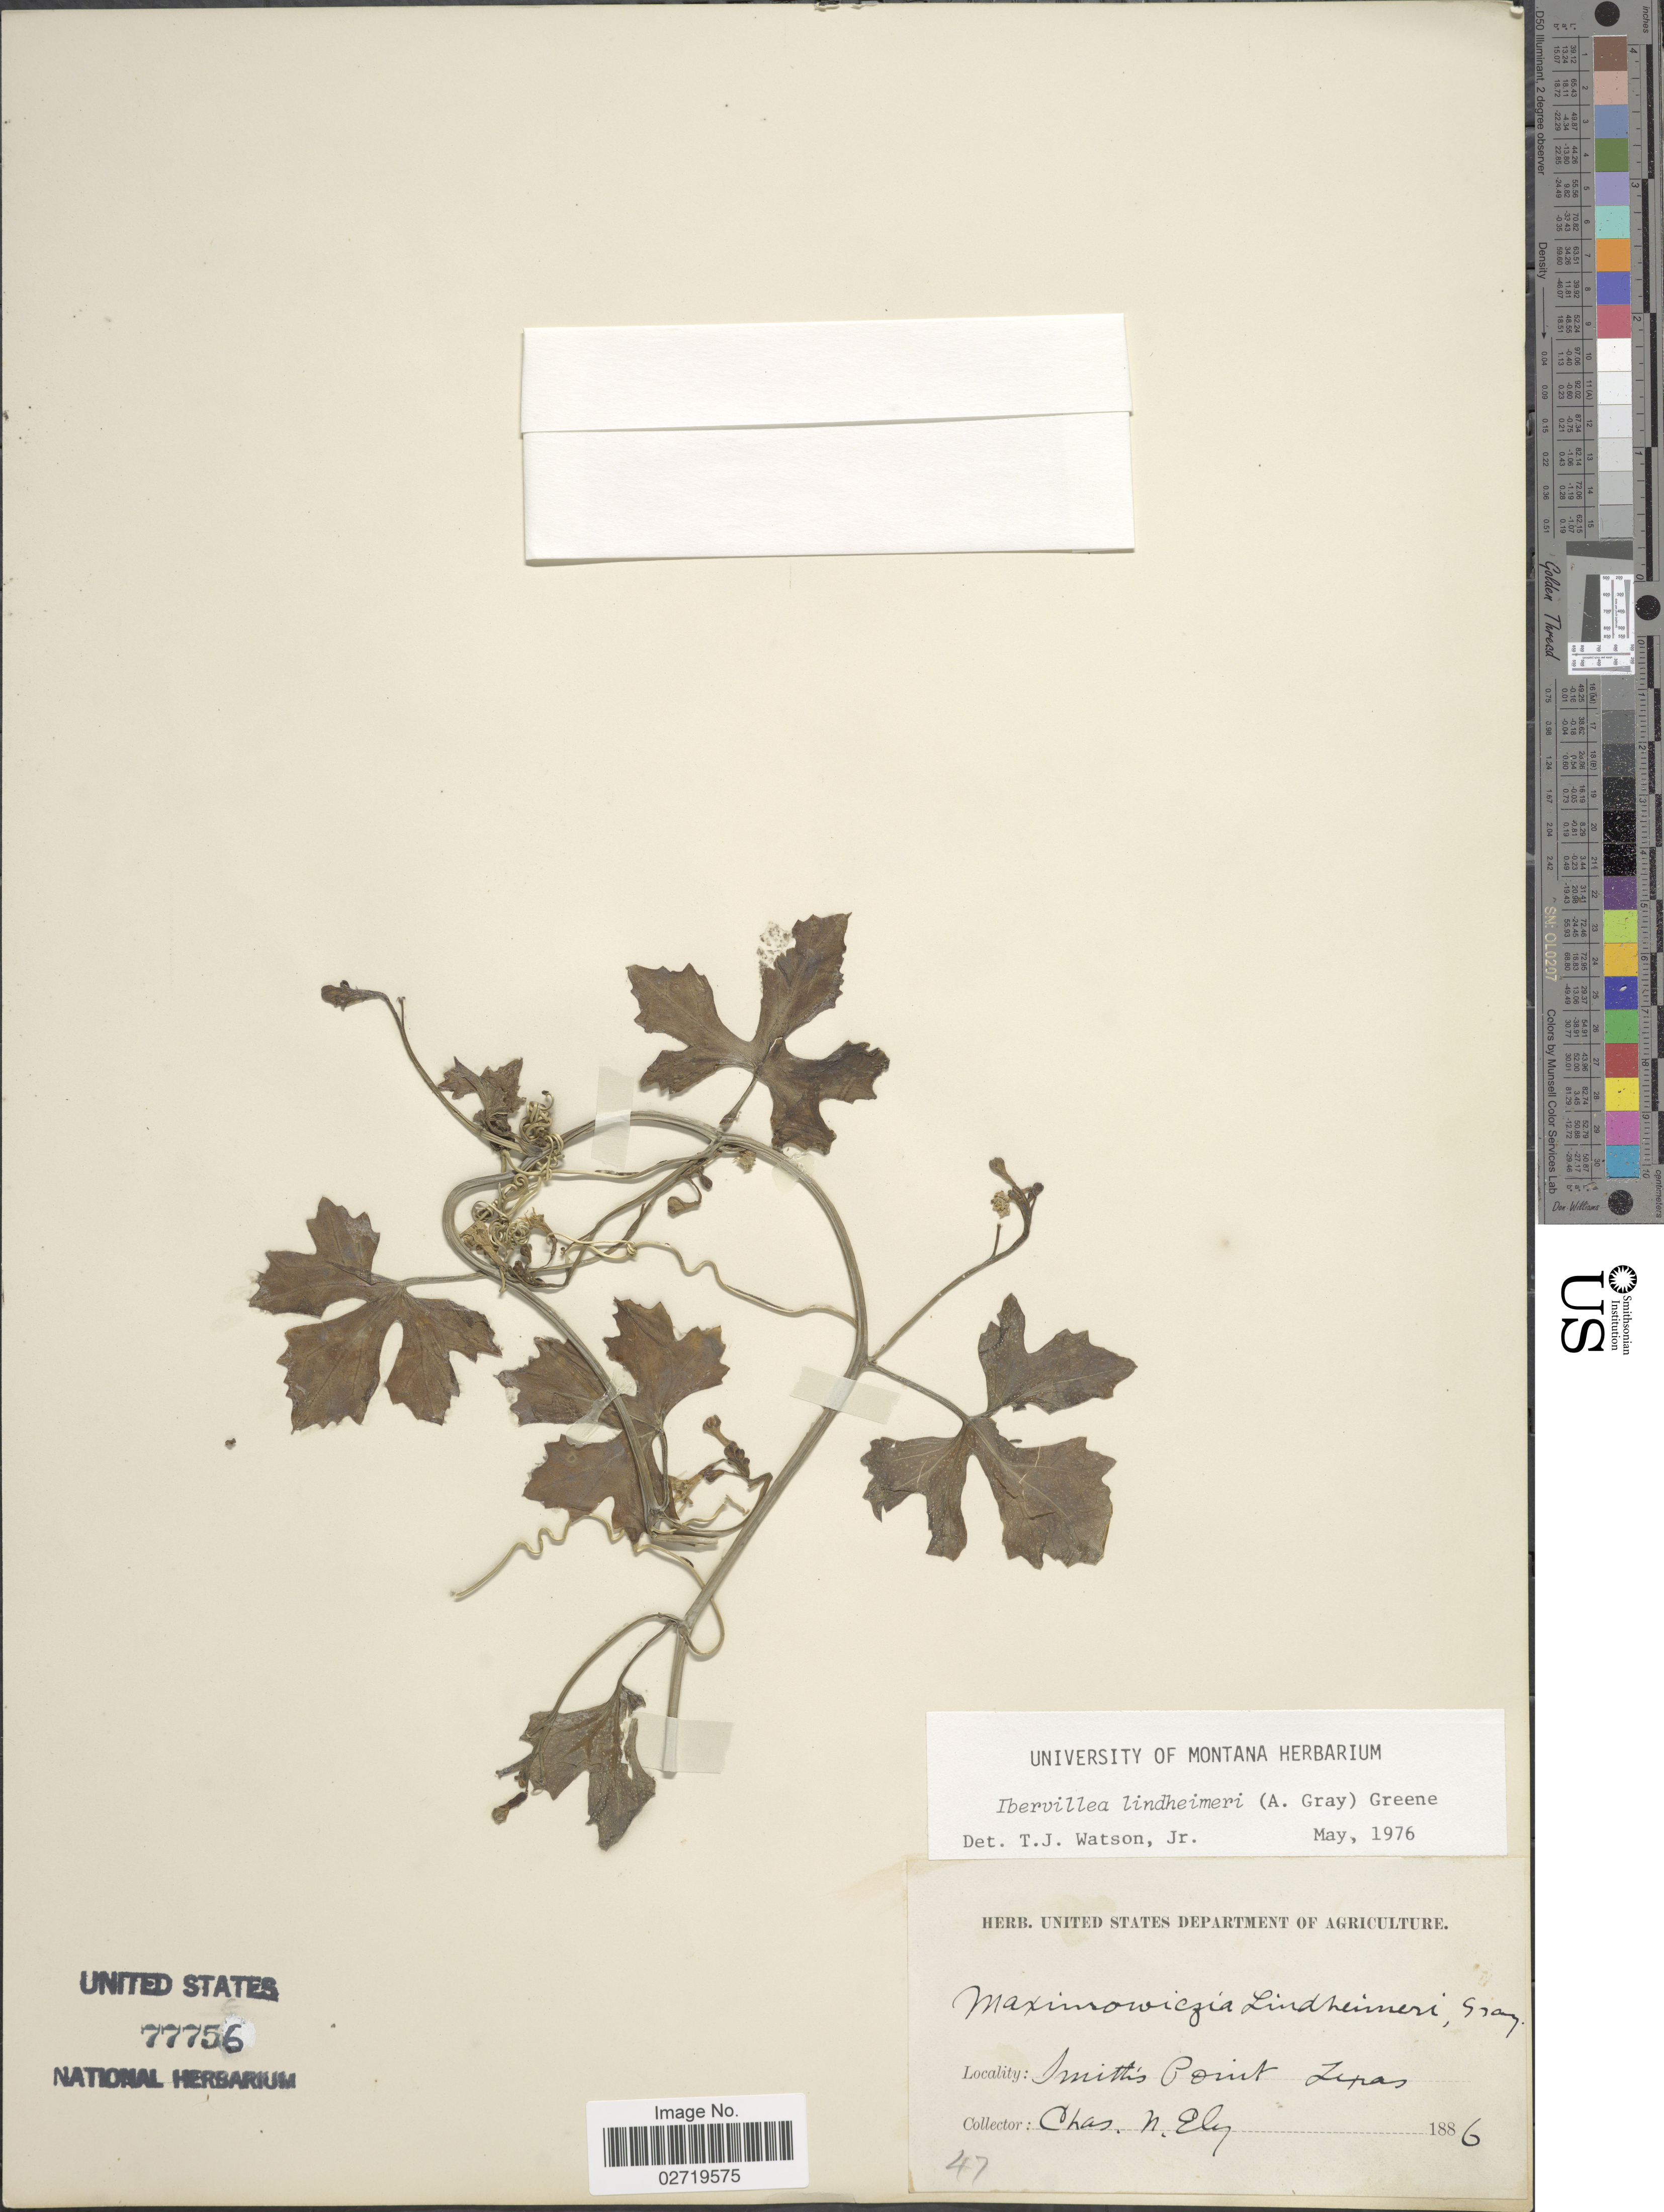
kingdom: Plantae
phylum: Tracheophyta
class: Magnoliopsida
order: Cucurbitales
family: Cucurbitaceae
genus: Ibervillea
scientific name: Ibervillea lindheimeri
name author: (A. Gray) Greene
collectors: C. Ely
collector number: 47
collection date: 1886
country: United States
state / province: Texas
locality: Smith's Point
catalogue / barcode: US 77756